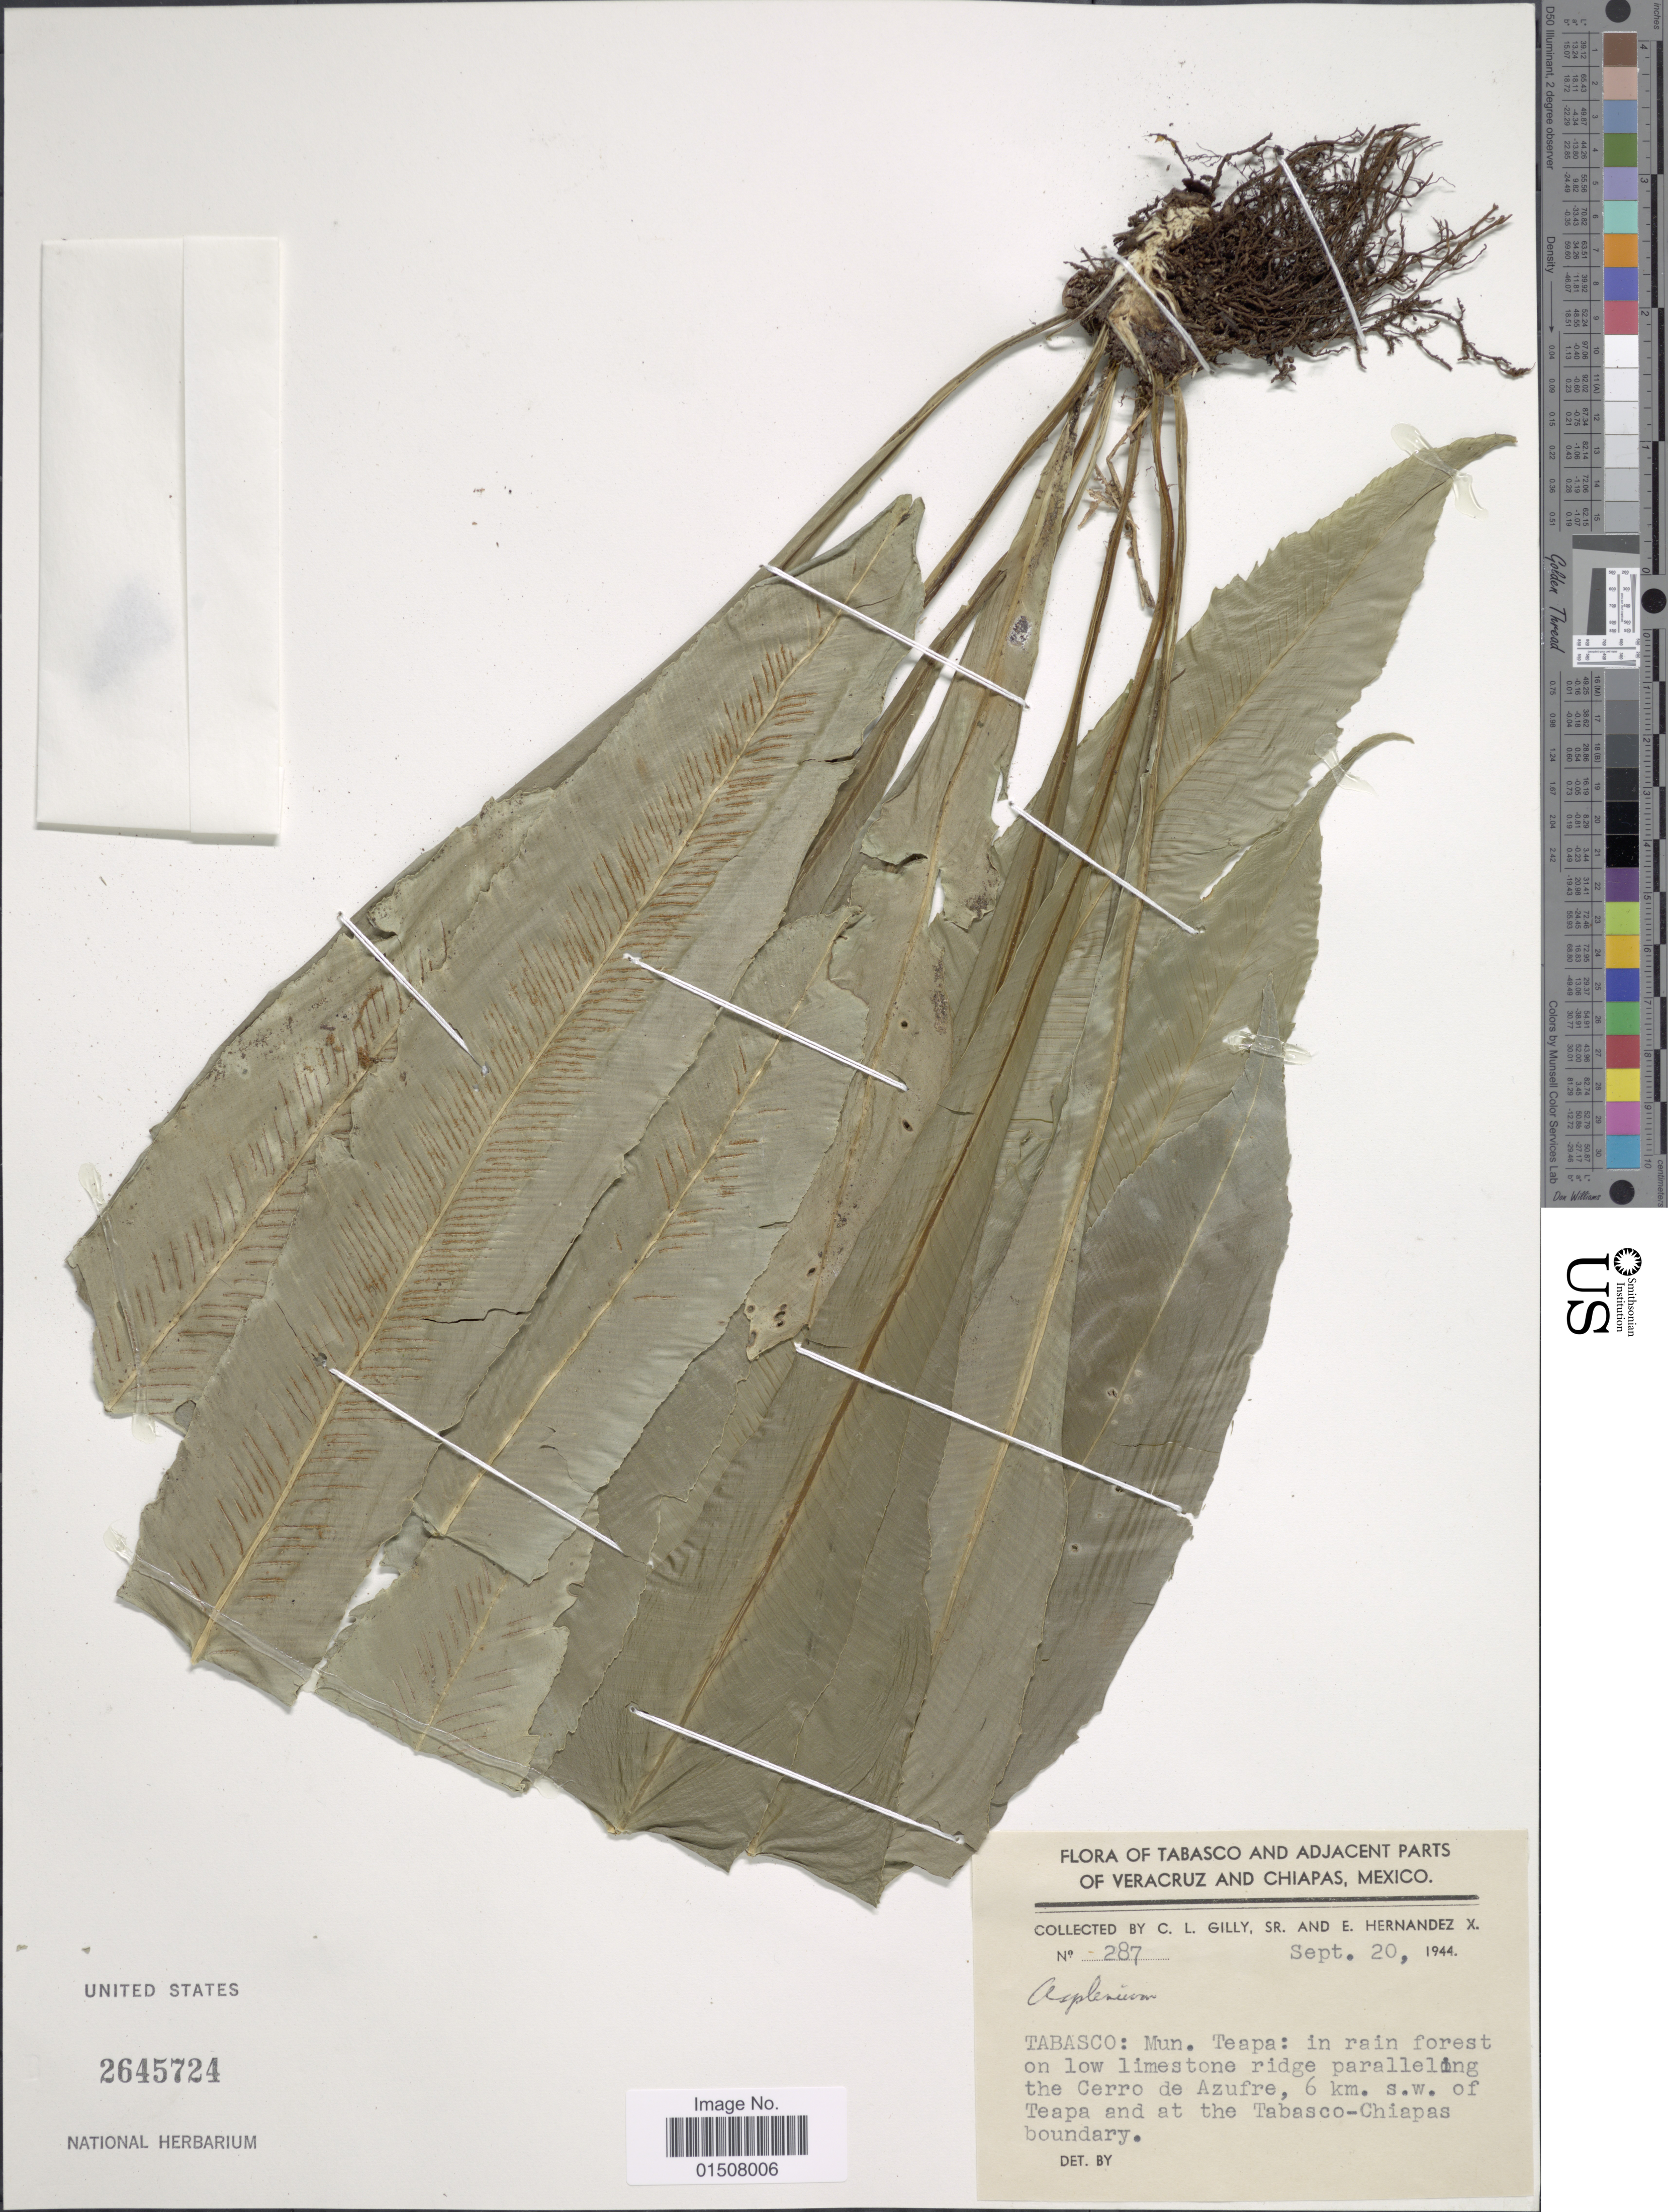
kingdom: Plantae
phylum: Tracheophyta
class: Polypodiopsida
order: Polypodiales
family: Aspleniaceae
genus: Asplenium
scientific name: Asplenium serratum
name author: L.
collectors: C. Gilly & E. Hernandez X.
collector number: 287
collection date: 1944-09-20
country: Mexico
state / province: Tabasco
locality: Mun. Teapa: in rai forest on low limeston ridge paralleling the Cerro de Azufre, 6 km s,w, of Teapa and at the Tabasco-Chiapas boundary, adjacent parts of Vera Cruz and Chiapas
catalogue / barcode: US 2645724